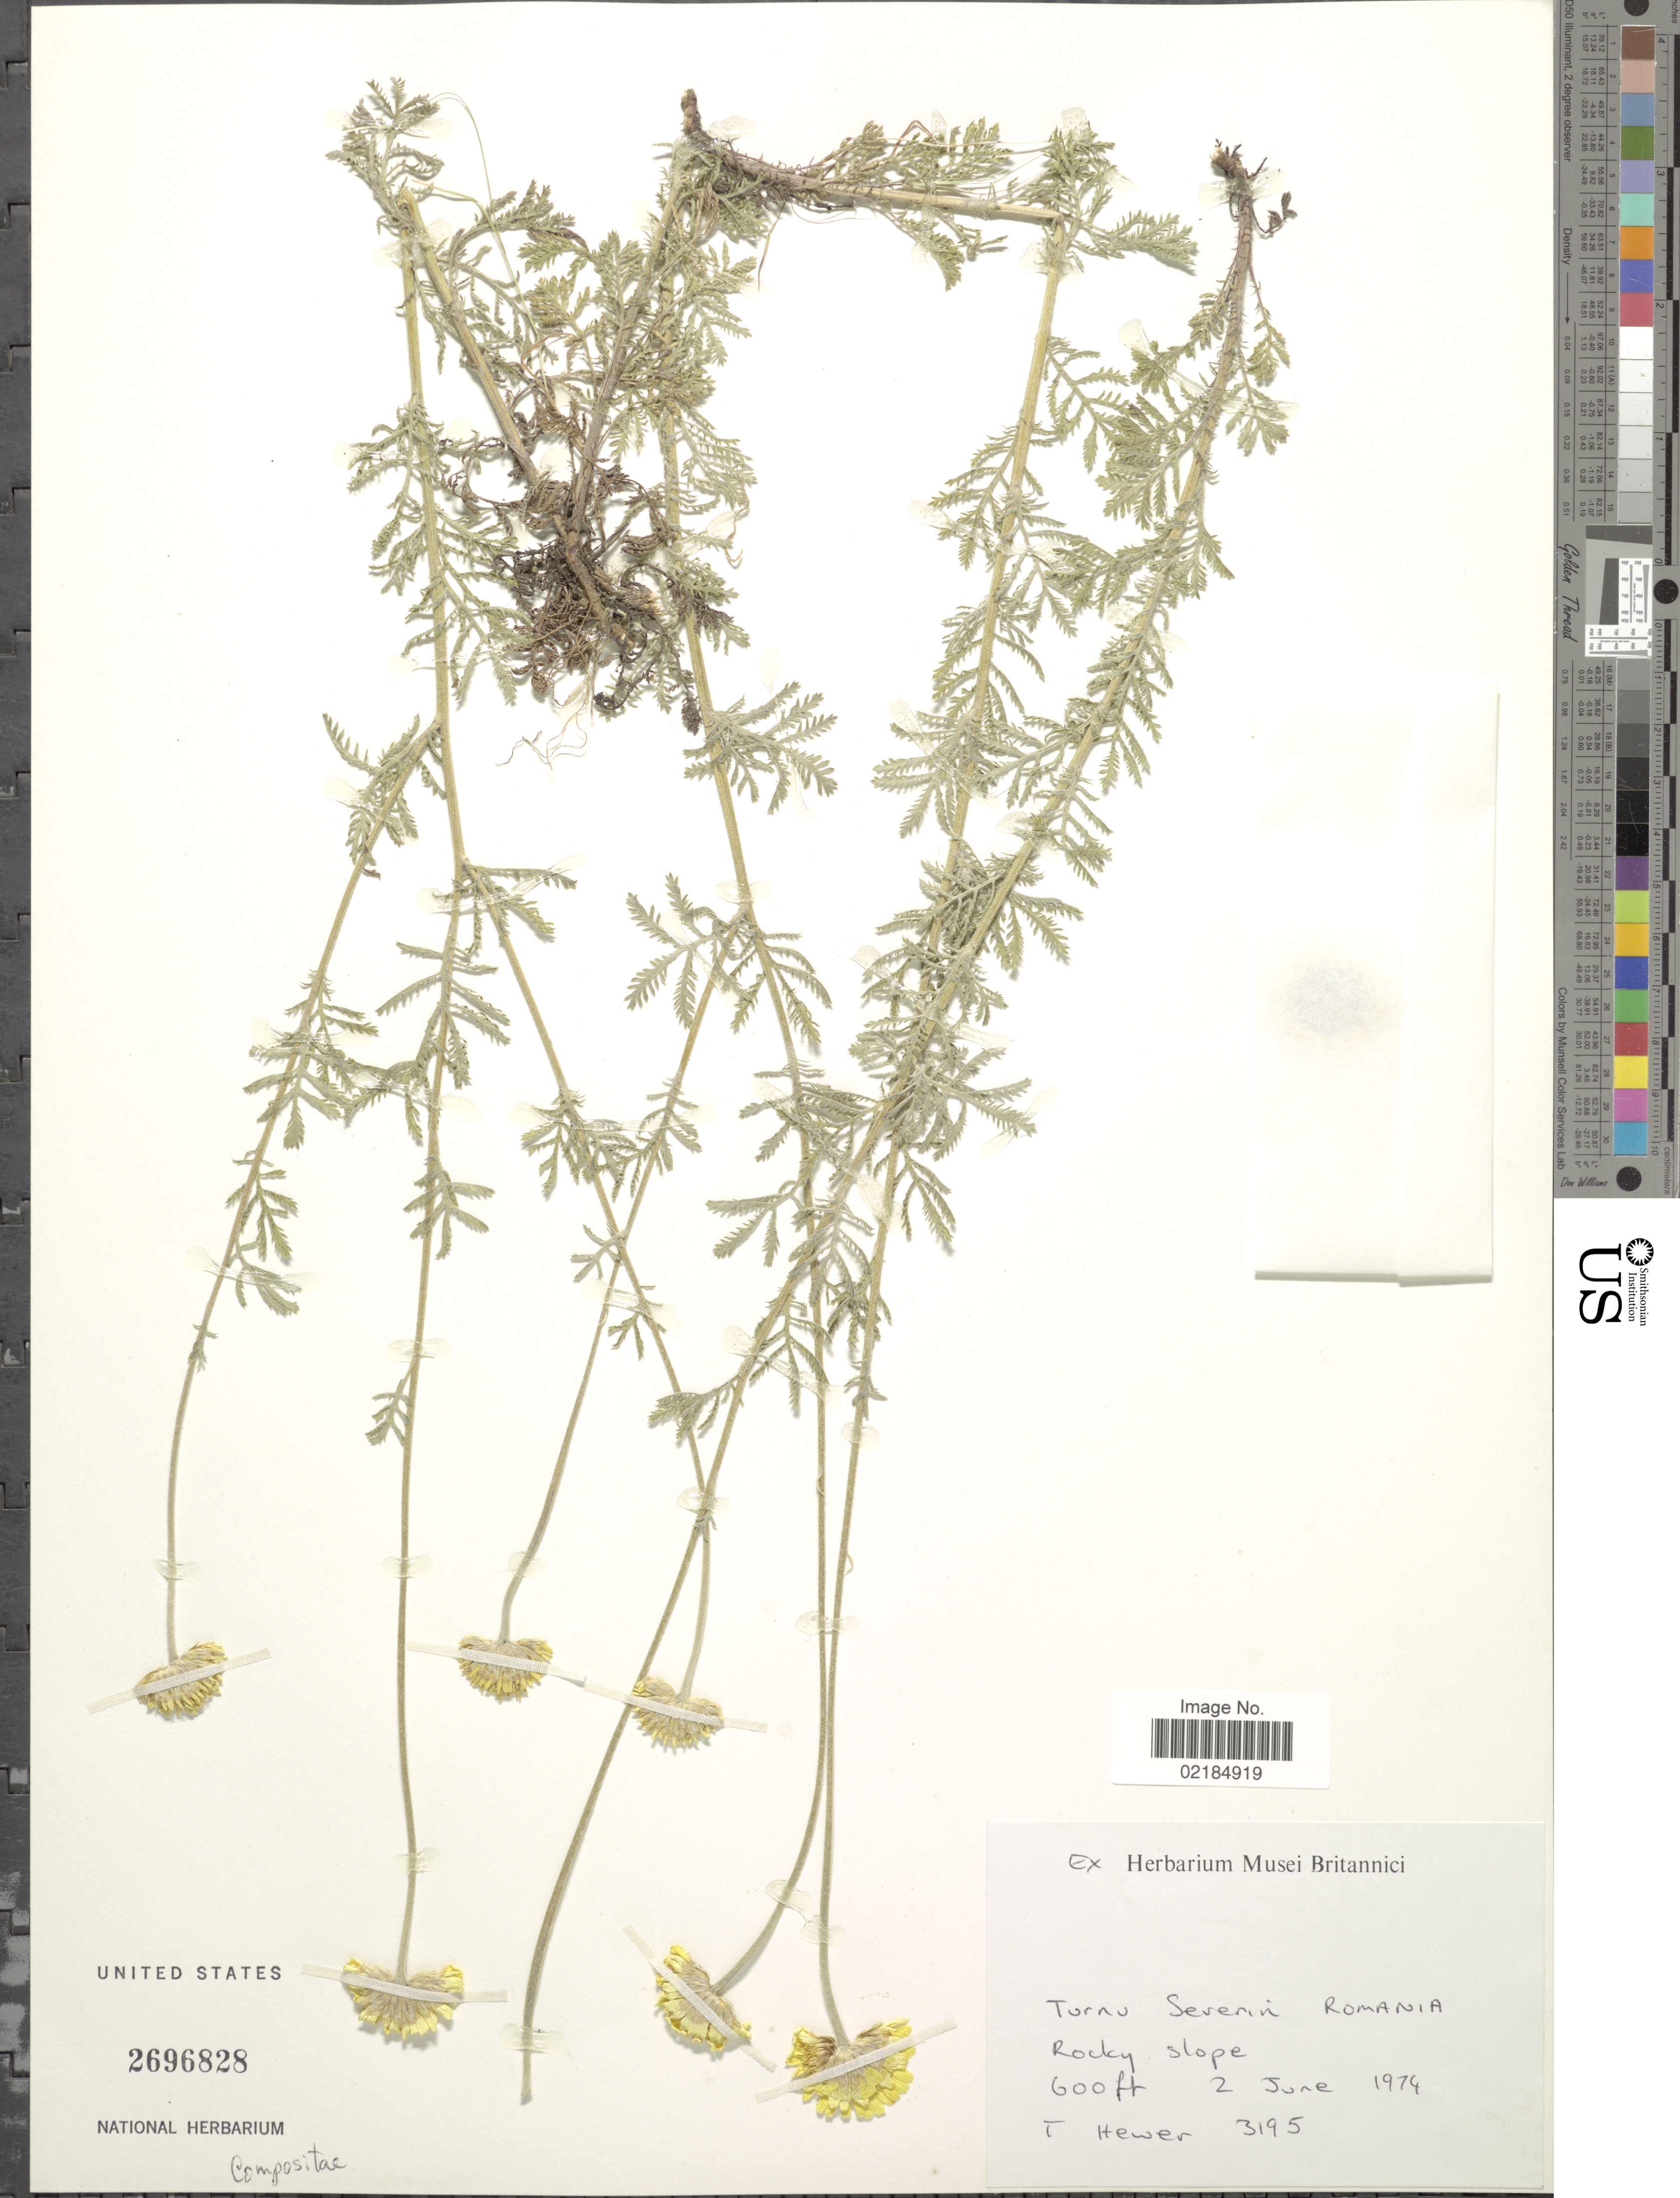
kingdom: Plantae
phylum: Tracheophyta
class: Magnoliopsida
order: Asterales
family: Asteraceae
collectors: T. Hewer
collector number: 3195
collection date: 1974-06-02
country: Romania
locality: Turau Severin Romania. Rocky slope.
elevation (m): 183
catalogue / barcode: US 2696828